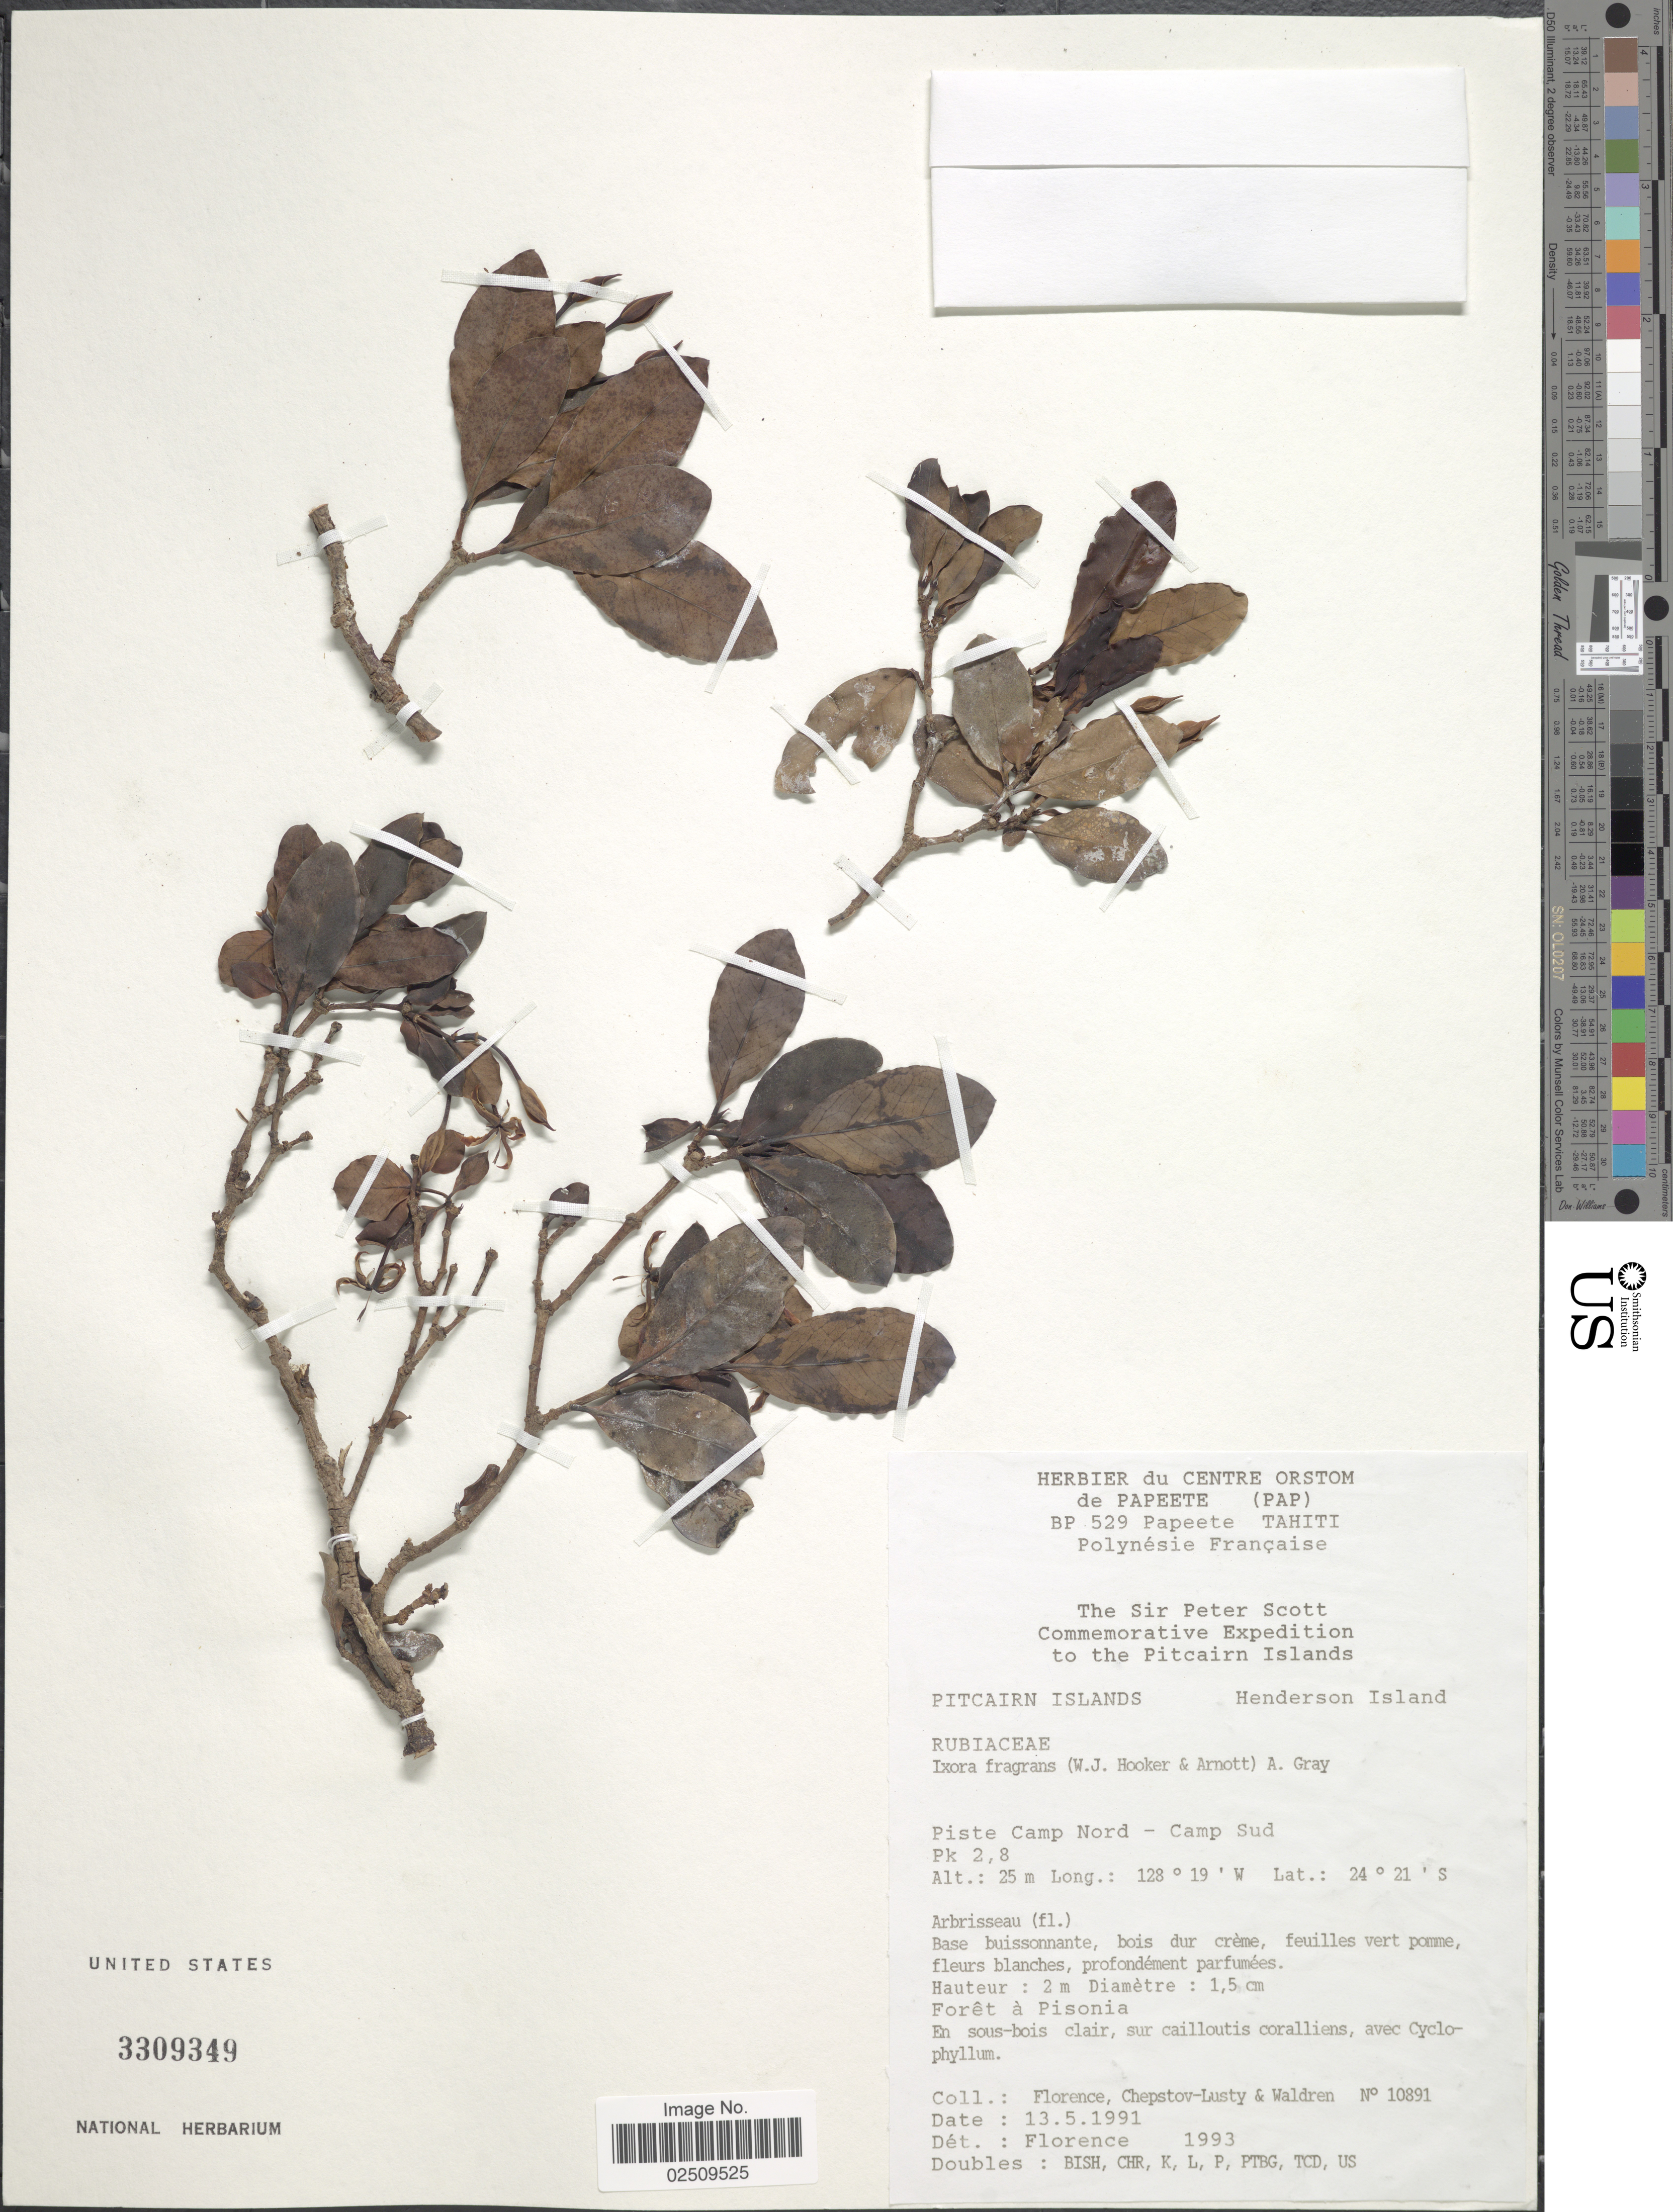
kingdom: Plantae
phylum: Tracheophyta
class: Magnoliopsida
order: Gentianales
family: Rubiaceae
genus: Ixora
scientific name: Ixora fragrans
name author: (Hook. & Arn.) A. Gray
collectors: -. Florence, -. Chepstov-lusty & Waldren, --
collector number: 10891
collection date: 1991-05-13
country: Pitcairn Islands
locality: Henderson Island, Piste Camp Nord - Camp Sud Pk 2, 8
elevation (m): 25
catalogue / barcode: US 3309349